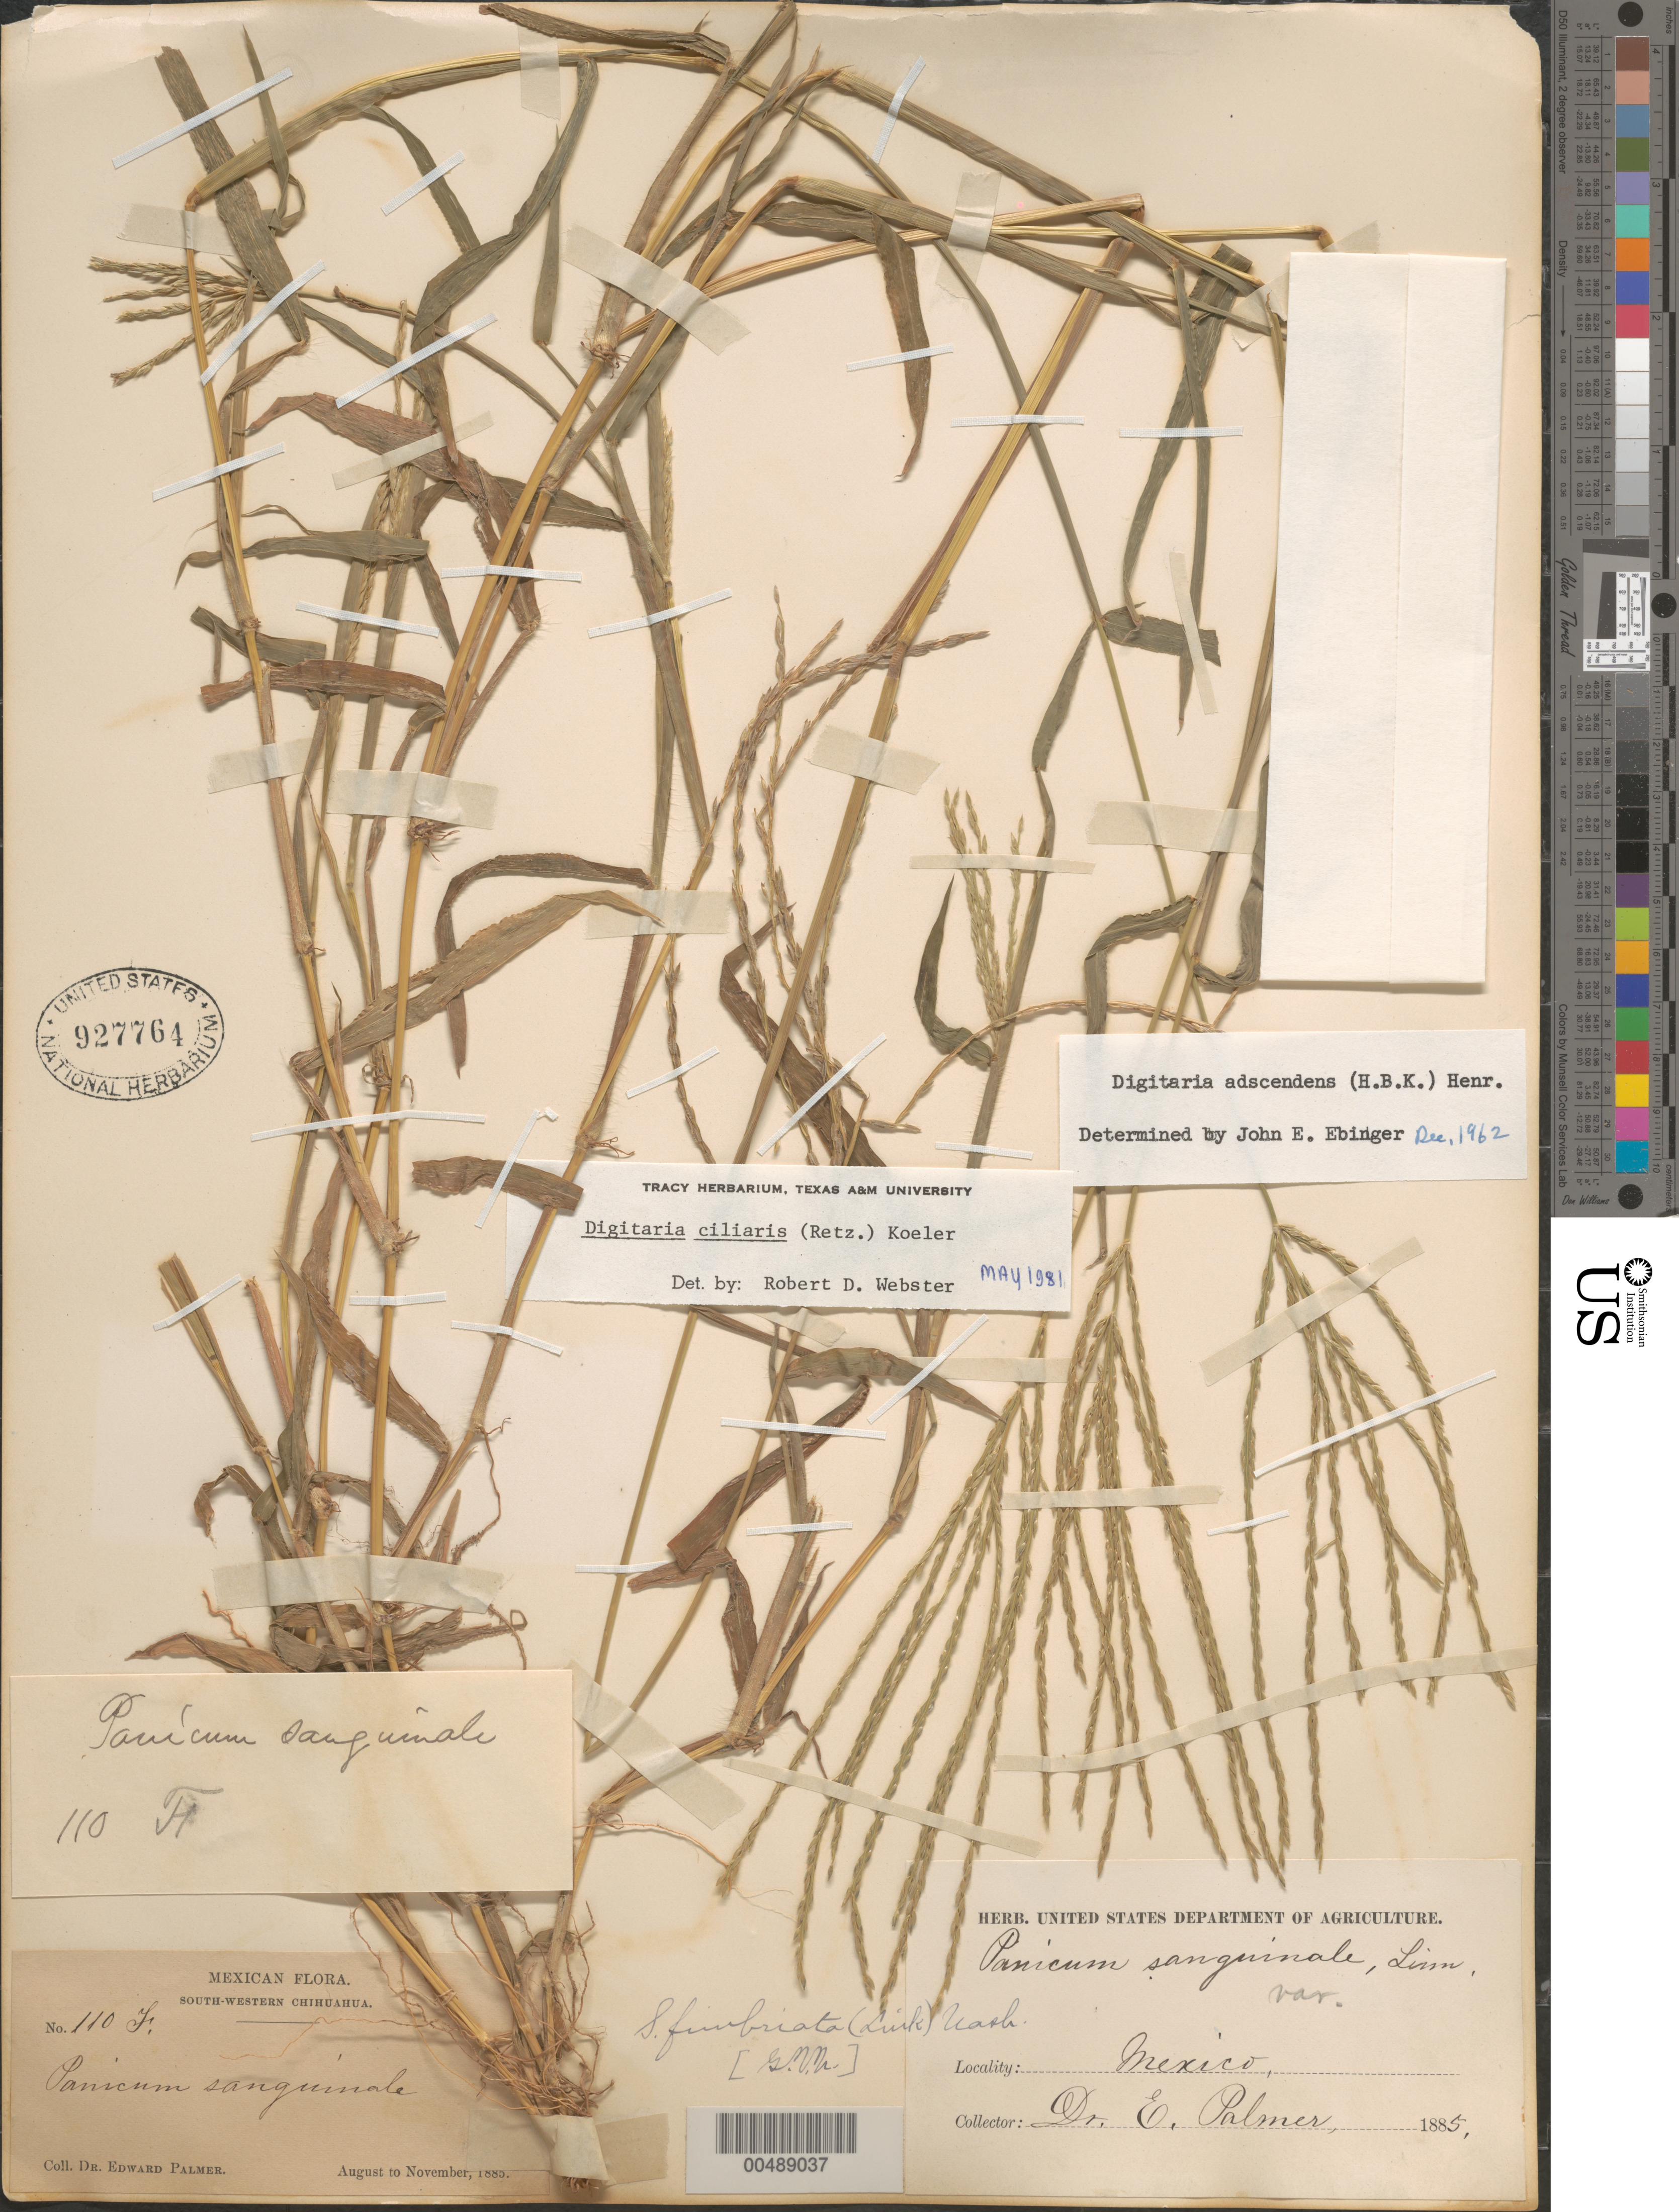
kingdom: Plantae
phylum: Tracheophyta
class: Liliopsida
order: Poales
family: Poaceae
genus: Digitaria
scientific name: Digitaria ciliaris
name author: (Retz.) Koeler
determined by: Webster, Robert D.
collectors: E. Palmer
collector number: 110F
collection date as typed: Aug 1885 to Nov 1885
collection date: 1885-08/1885-11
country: Mexico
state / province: Chihuahua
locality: South-western Chihuahua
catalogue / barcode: US 927764